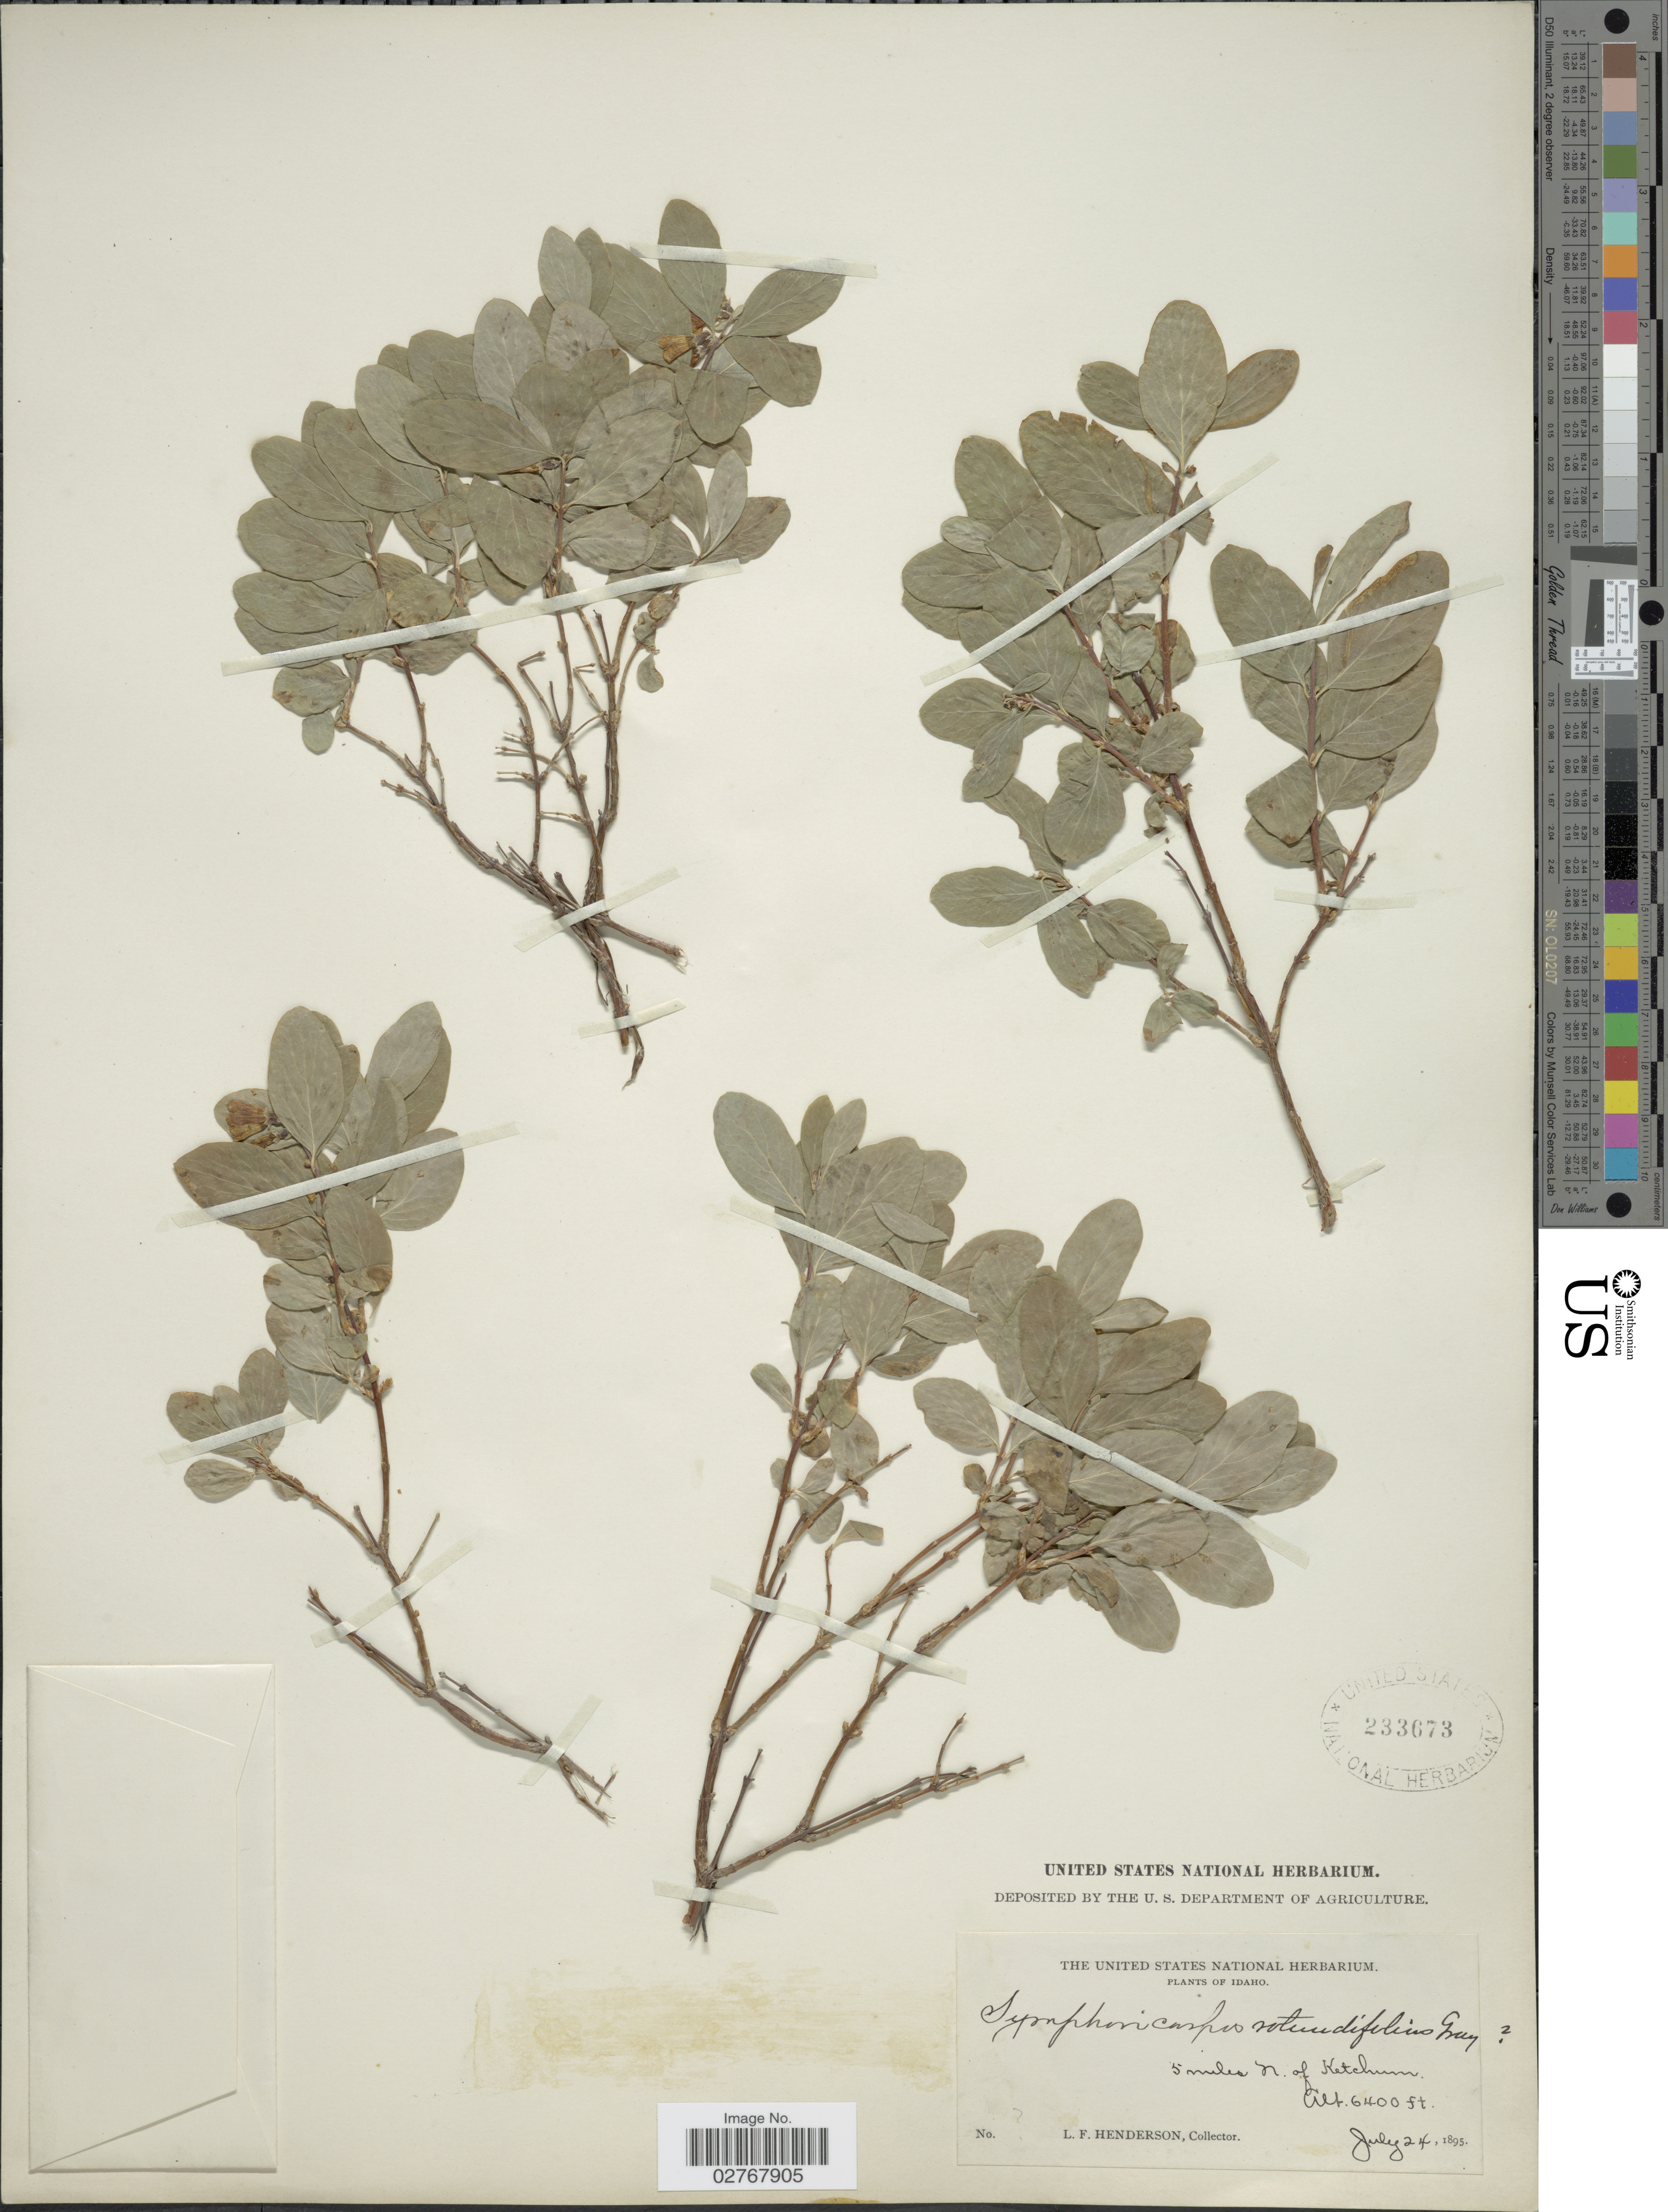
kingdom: Plantae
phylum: Tracheophyta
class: Magnoliopsida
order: Dipsacales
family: Caprifoliaceae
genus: Symphoricarpos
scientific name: Symphoricarpos vaccinioides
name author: Rydb.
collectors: L. Henderson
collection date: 1895-07-24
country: United States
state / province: Idaho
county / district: Blaine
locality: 5 miles N. of Ketchum.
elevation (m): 1951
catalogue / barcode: US 233673